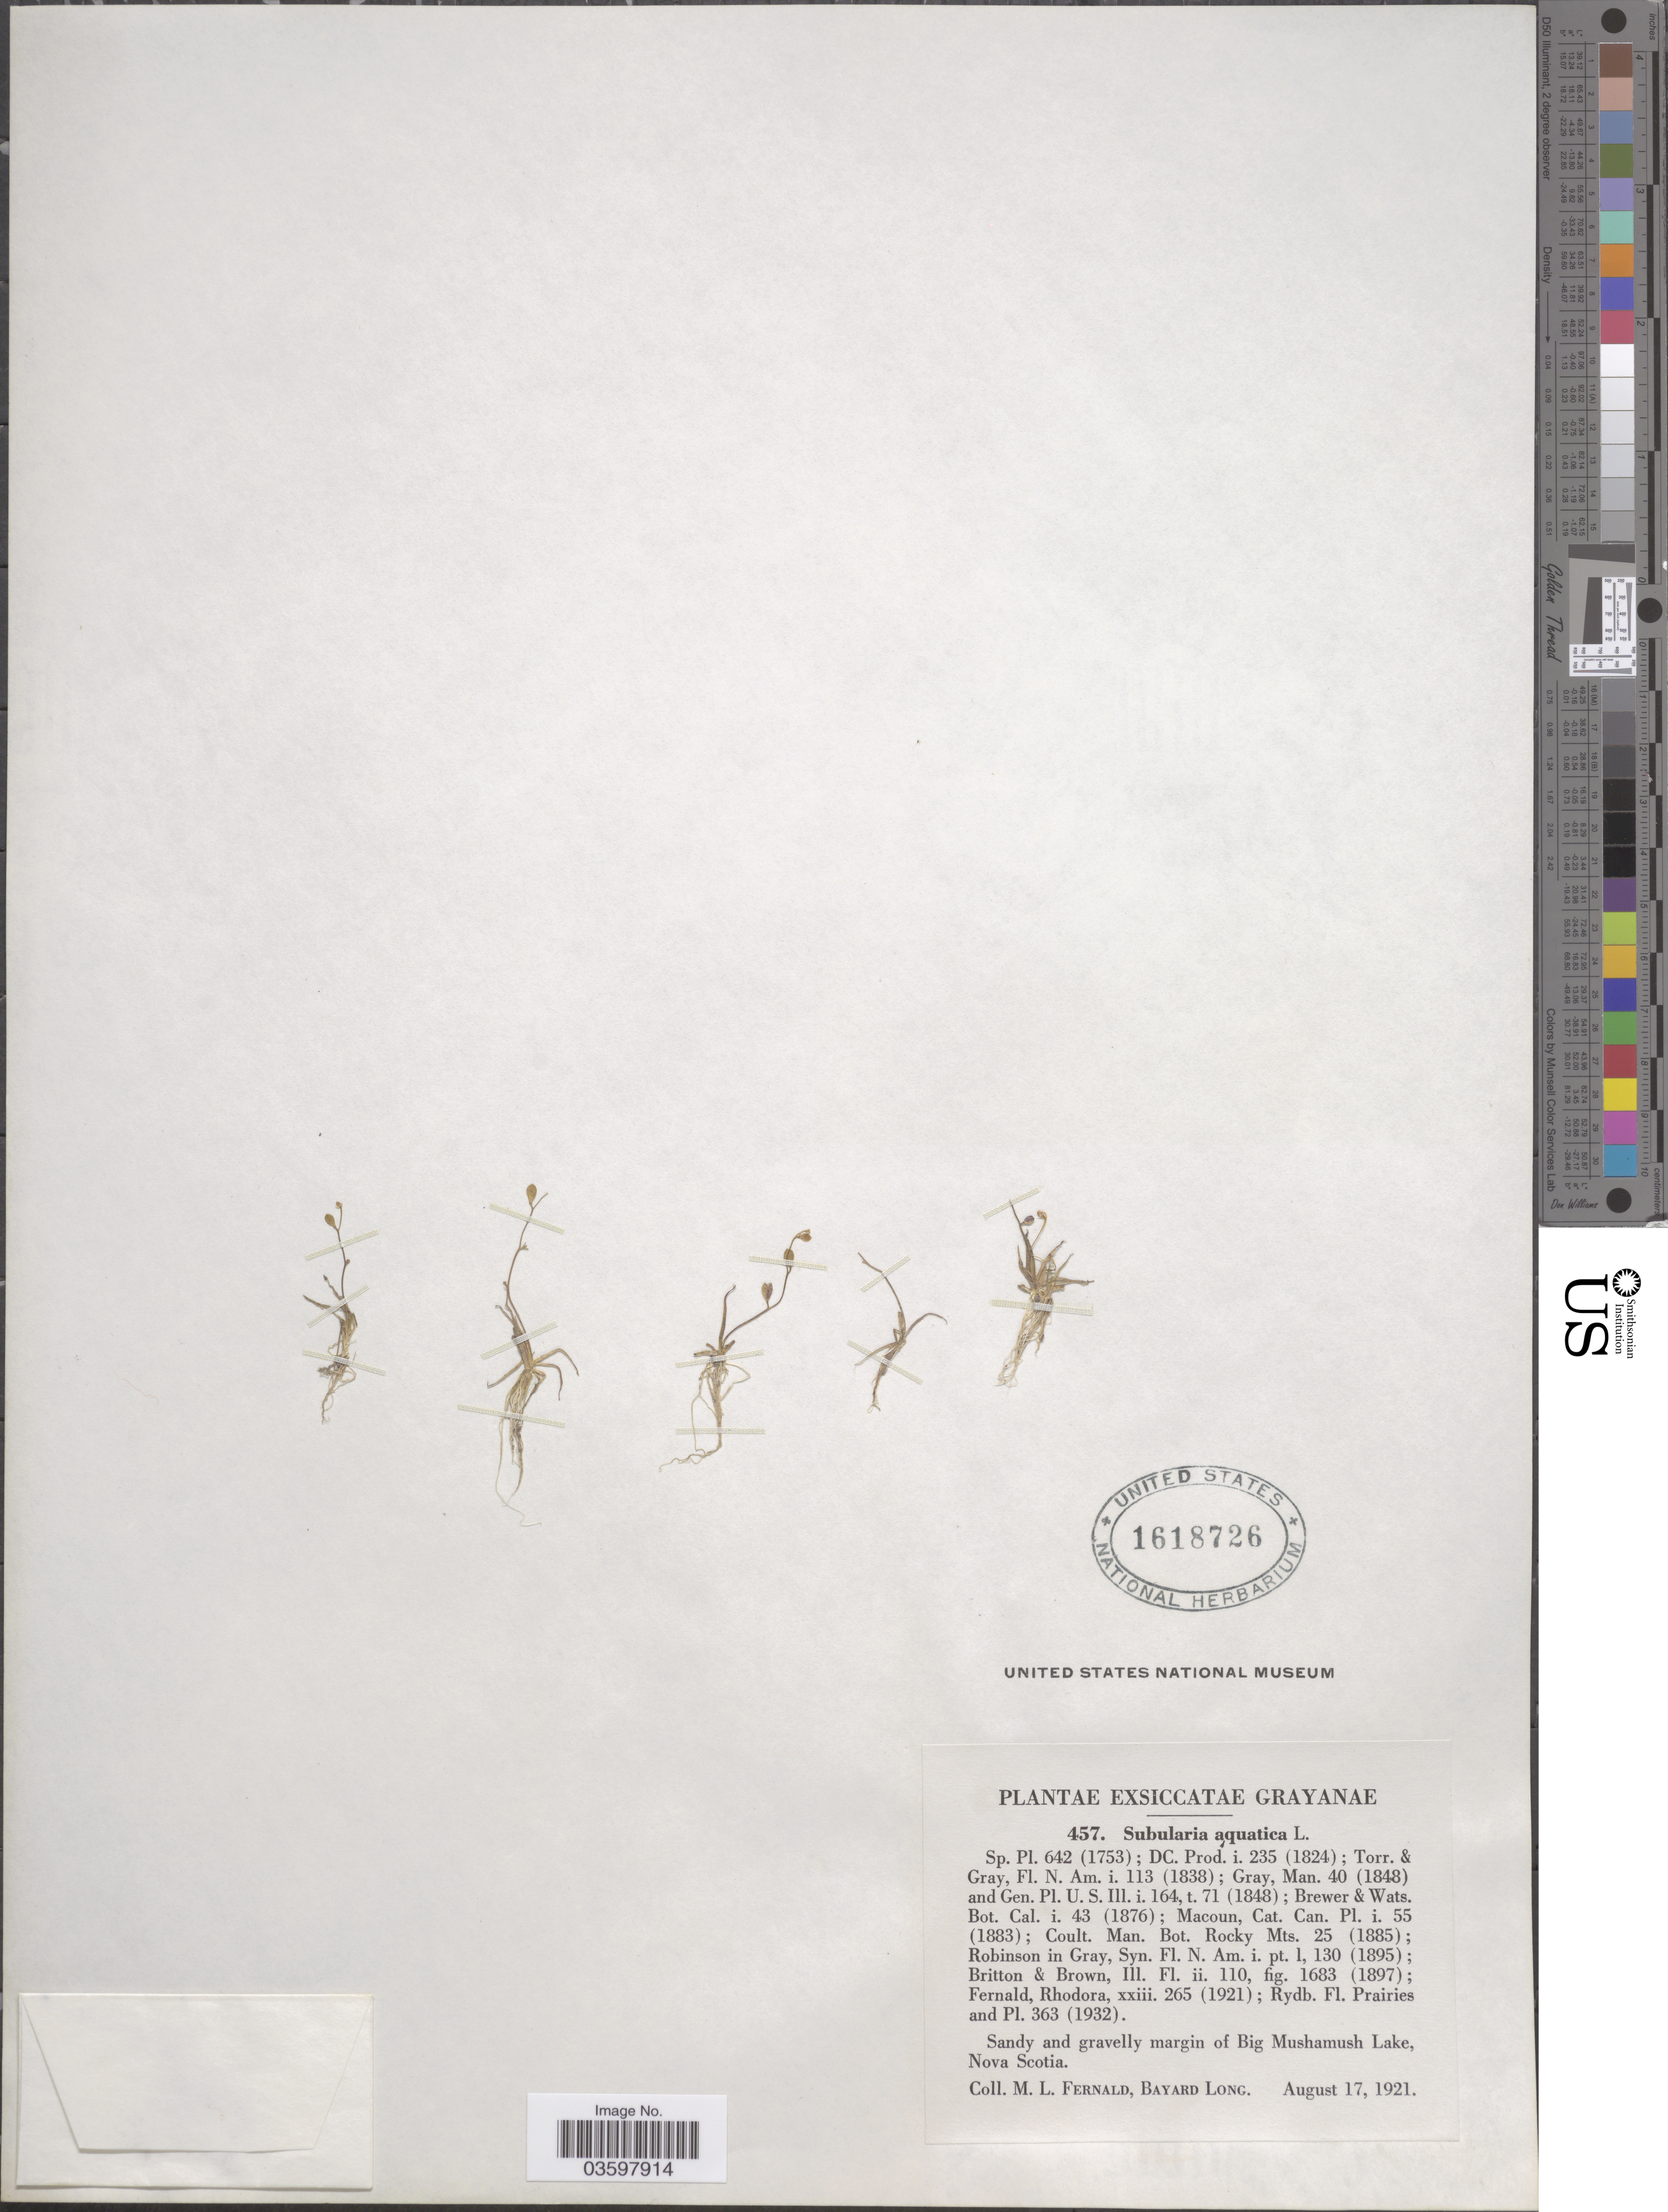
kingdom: Plantae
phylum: Tracheophyta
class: Magnoliopsida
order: Brassicales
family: Brassicaceae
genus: Subularia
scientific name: Subularia aquatica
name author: L.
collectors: M. L. Fernald & B. Long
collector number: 457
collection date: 1921-08-17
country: Canada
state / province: Nova Scotia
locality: Sandy and gravelly margin of Big Mushamush Lake.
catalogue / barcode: US 1618726